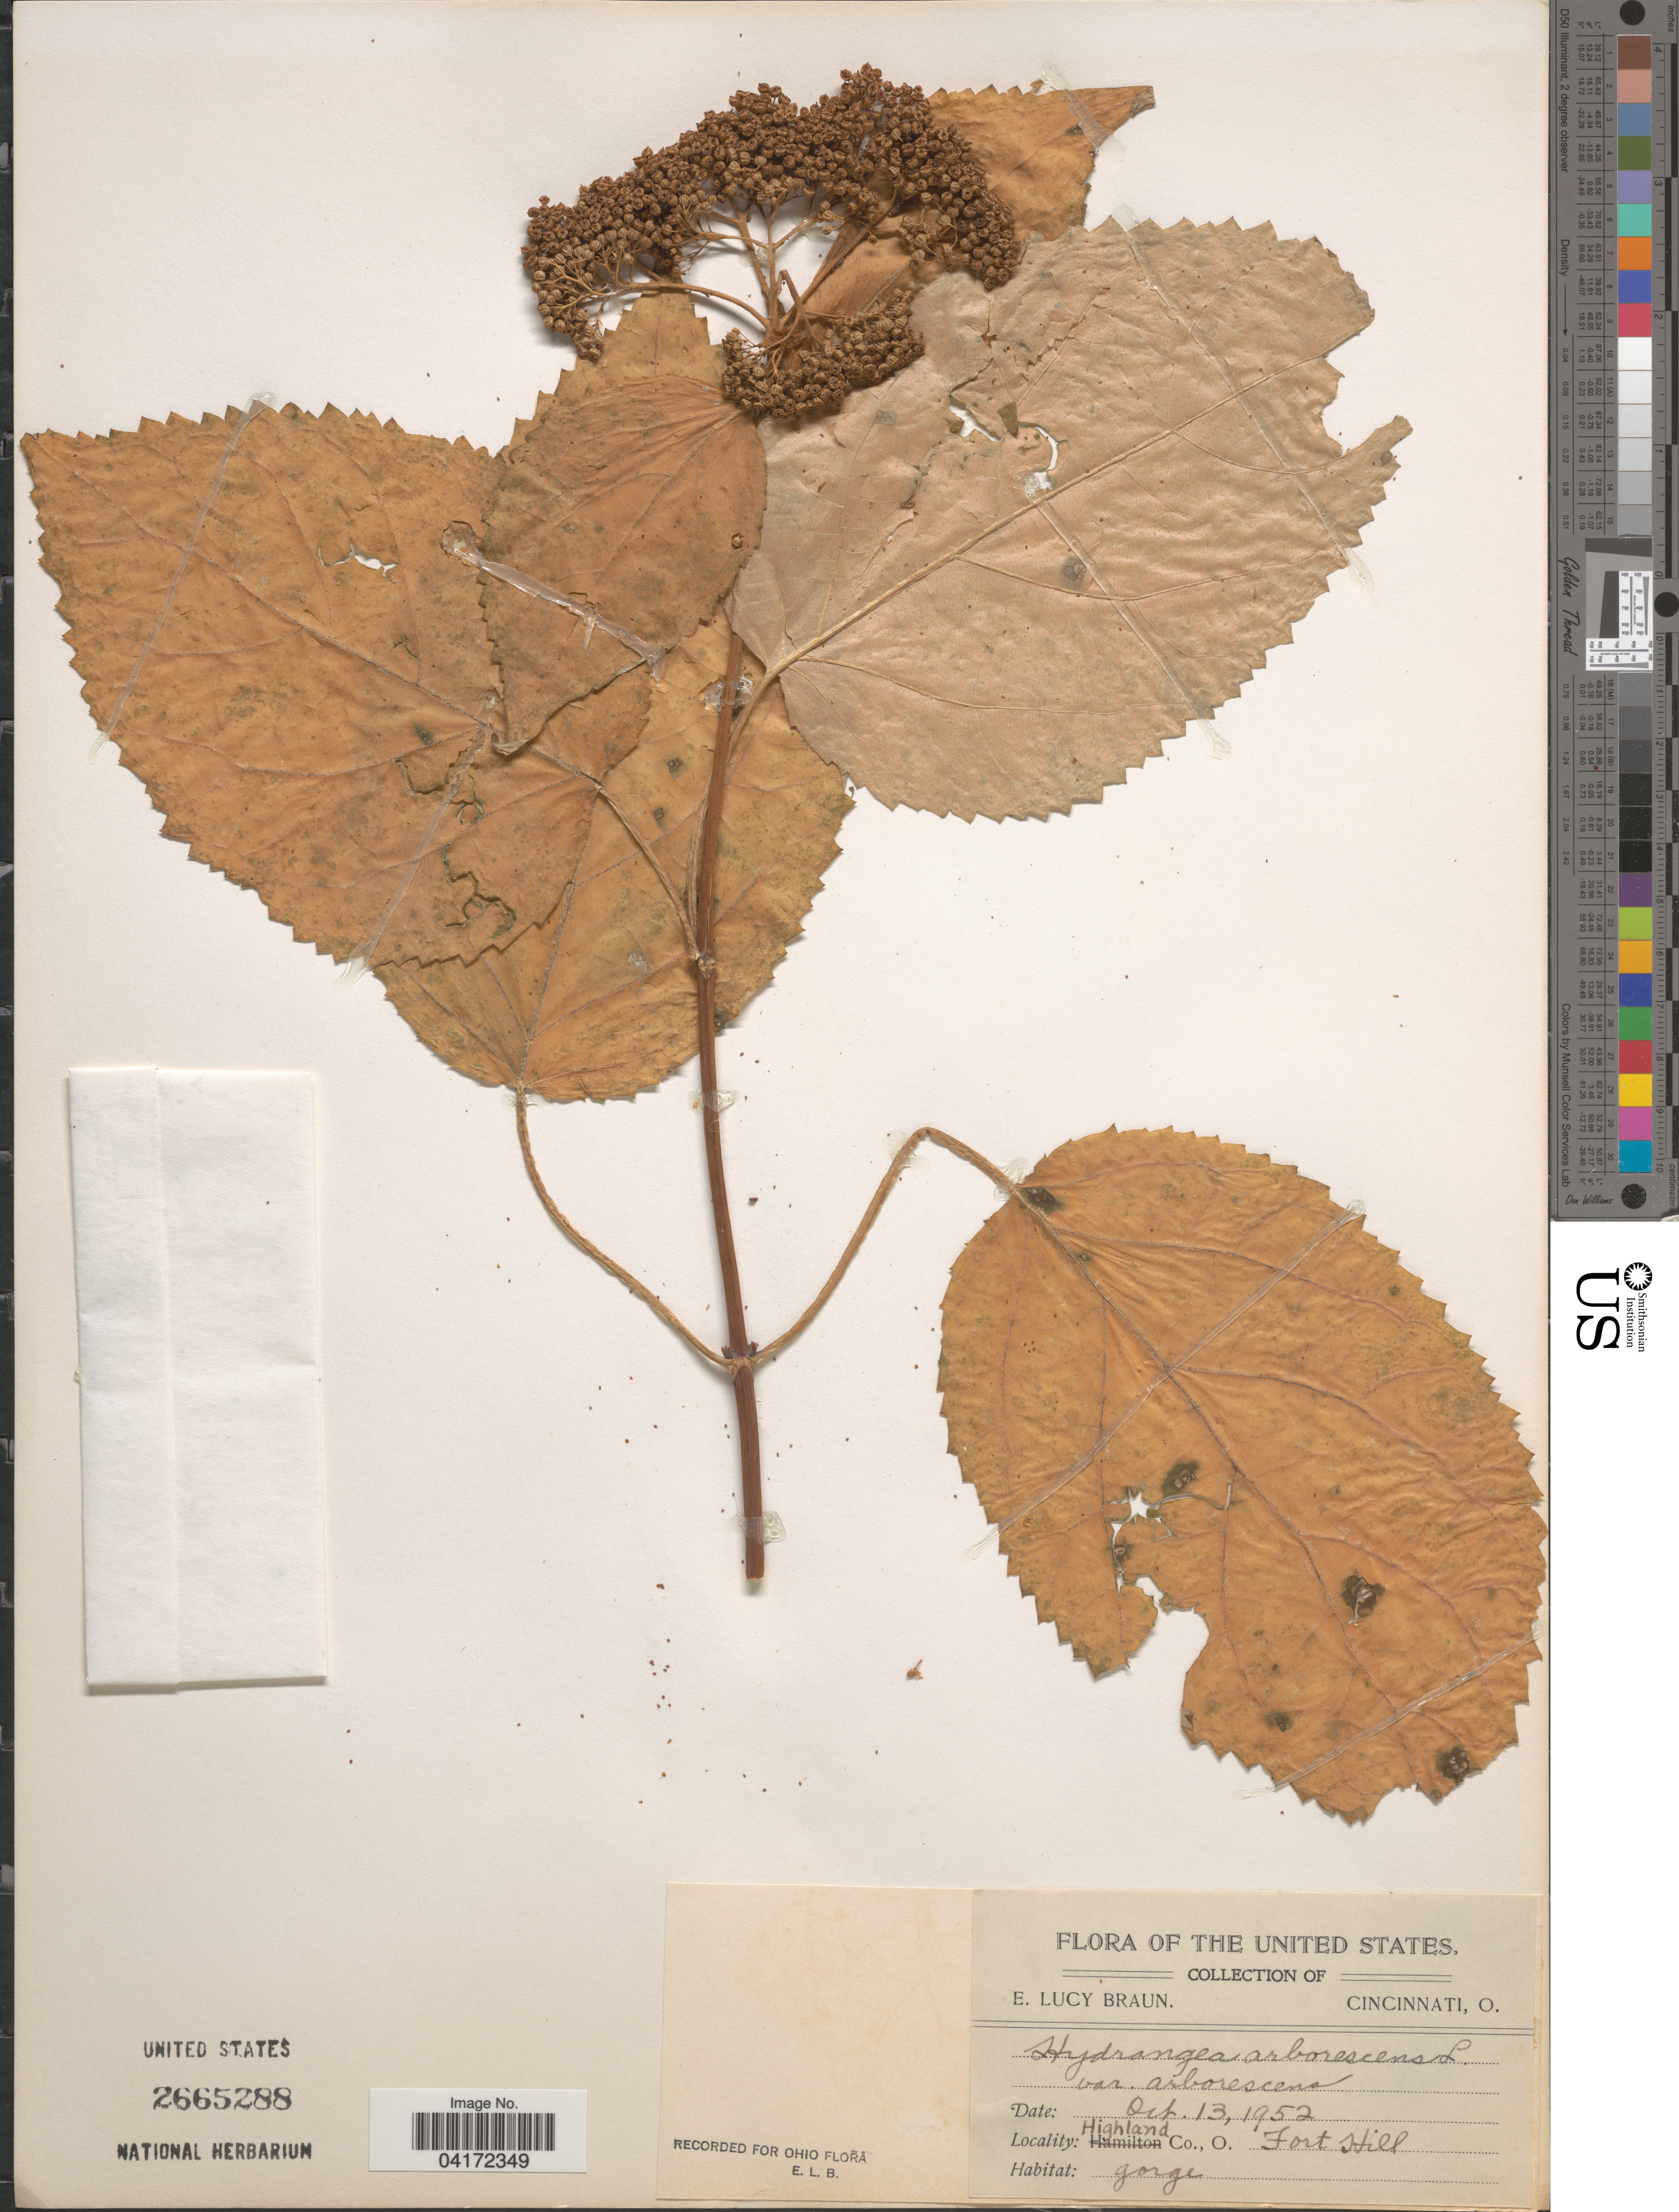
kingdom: Plantae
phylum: Tracheophyta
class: Magnoliopsida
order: Cornales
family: Hydrangeaceae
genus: Hydrangea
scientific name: Hydrangea arborescens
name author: L.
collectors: E. L. Braun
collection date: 1952-10-13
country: United States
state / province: Ohio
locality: Highland Co., Fort Hill.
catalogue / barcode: US 2665288